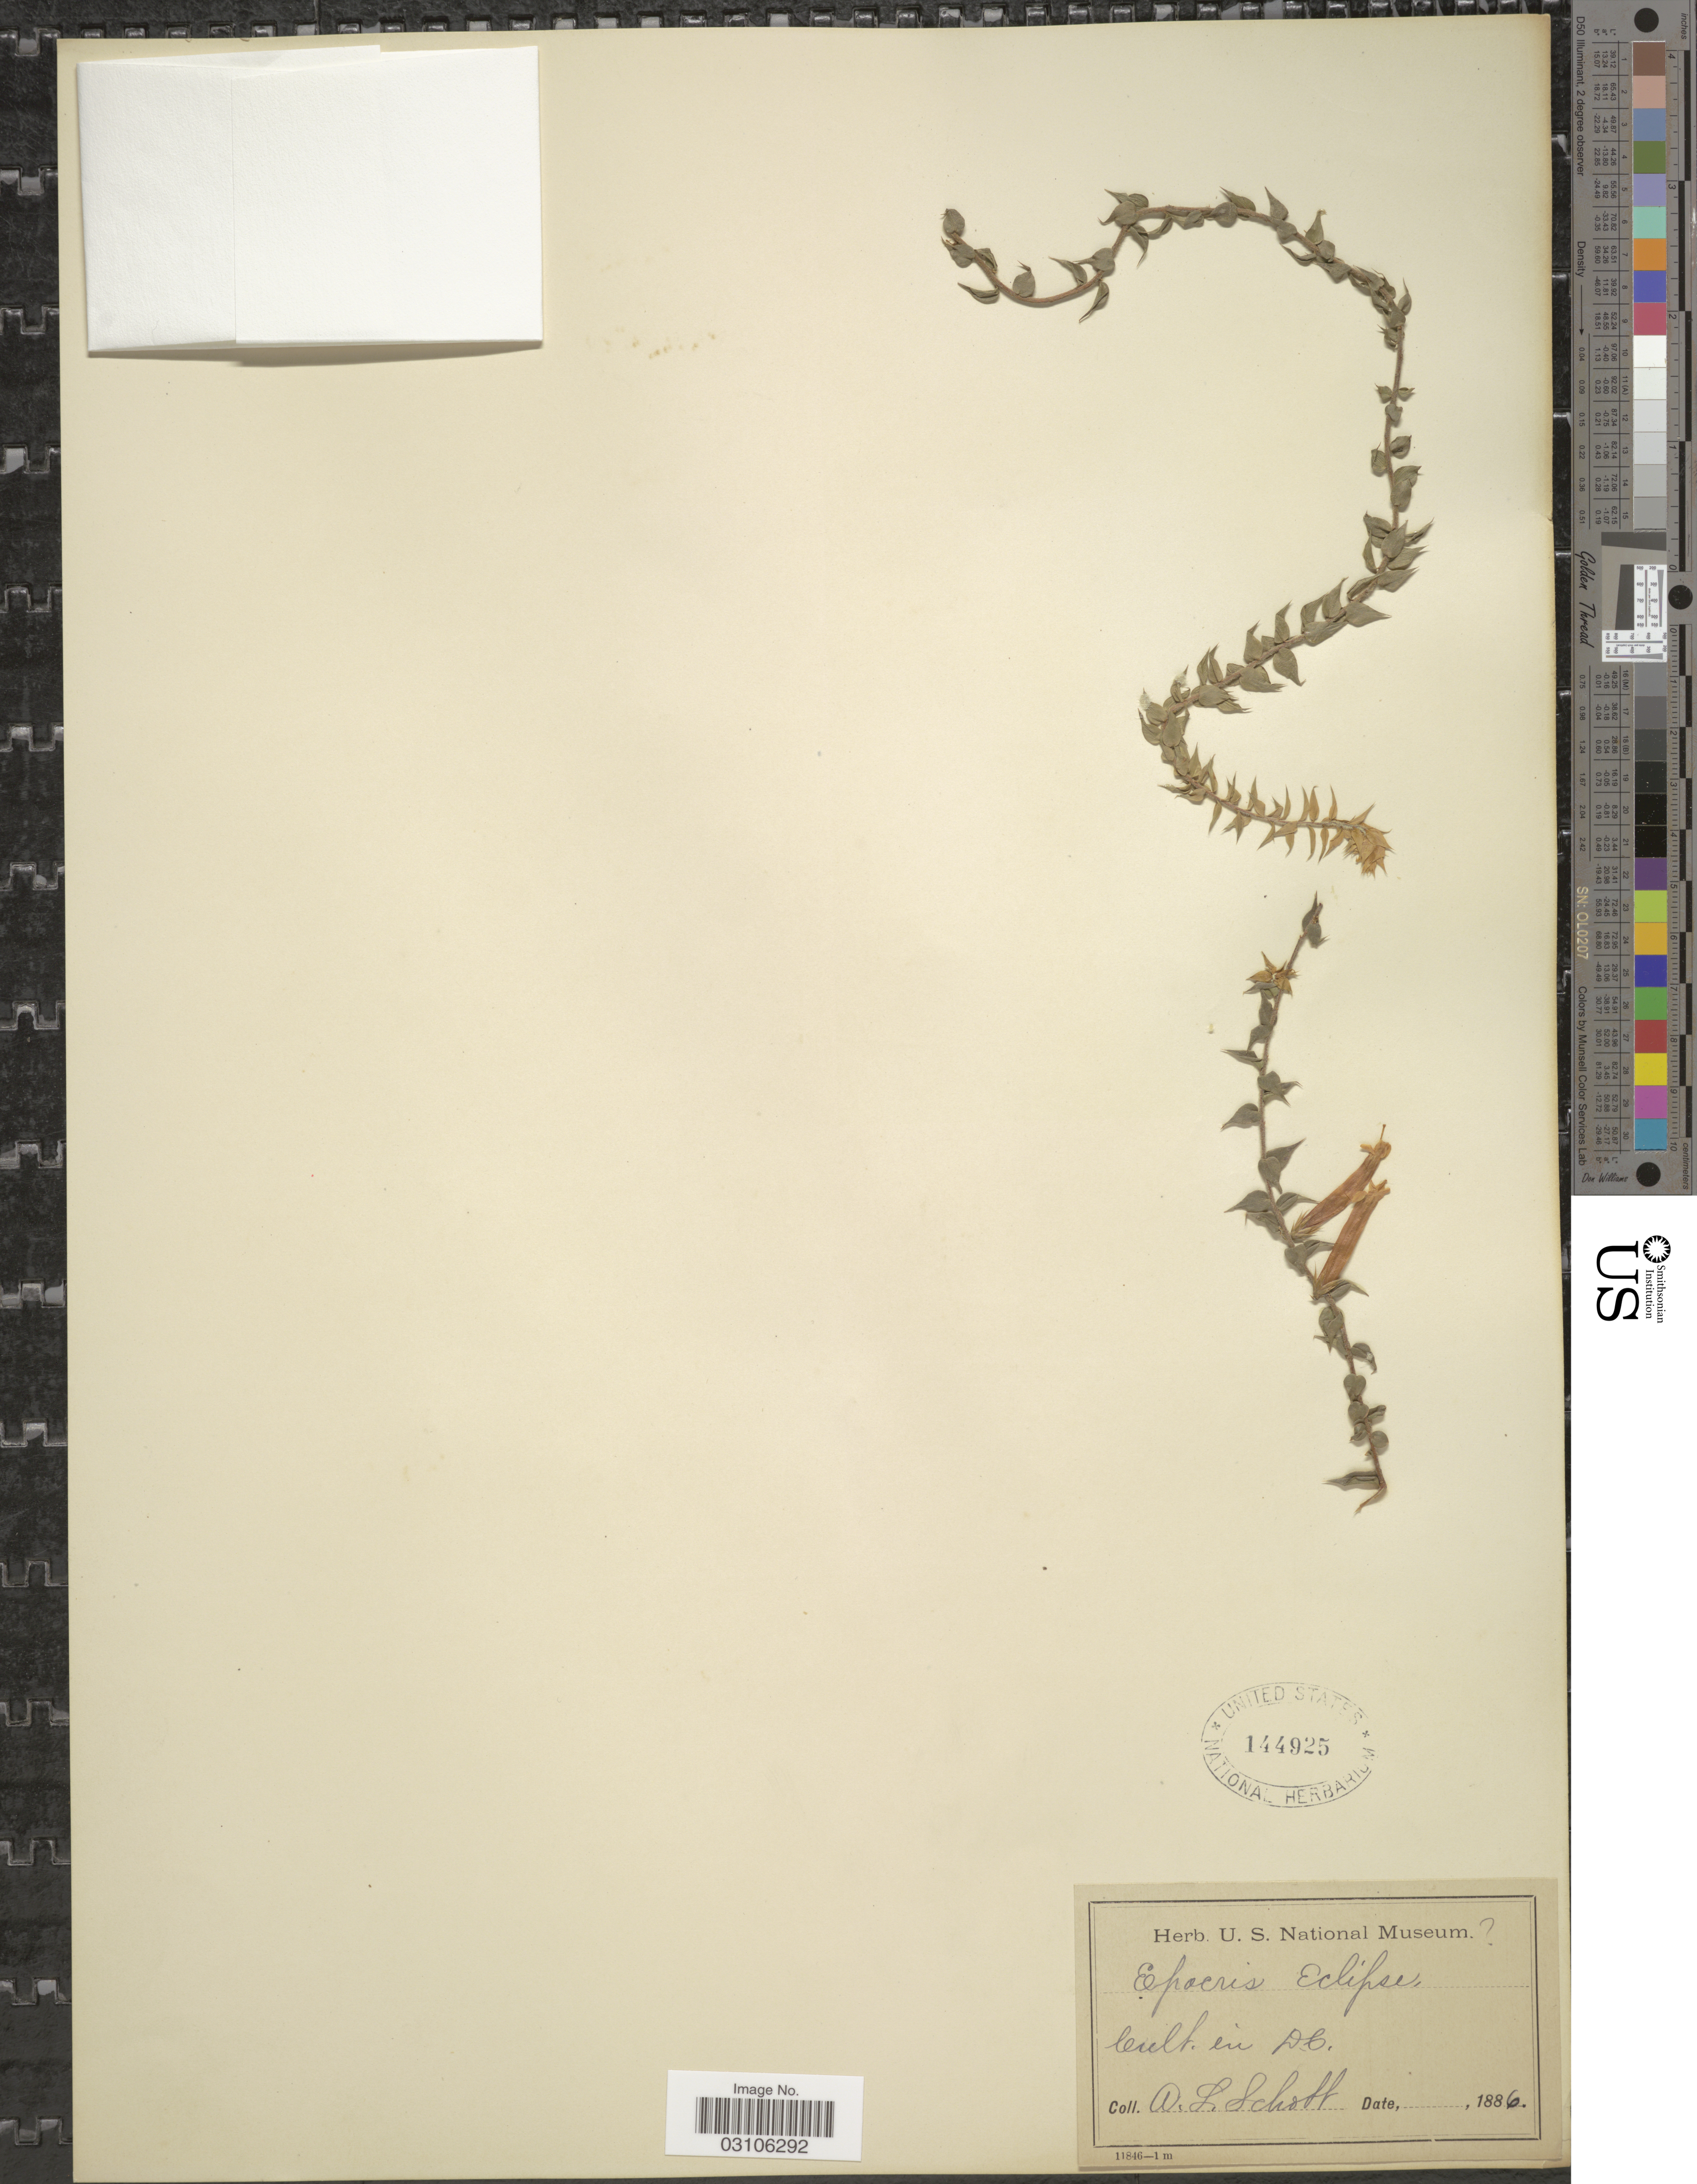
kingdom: Plantae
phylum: Tracheophyta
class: Magnoliopsida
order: Ericales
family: Ericaceae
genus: Epacris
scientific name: Epacris eclipes Schott ined.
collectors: A. L. Schott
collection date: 1886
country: United States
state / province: District of Columbia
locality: Cult. in D.C.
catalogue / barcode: US 144925